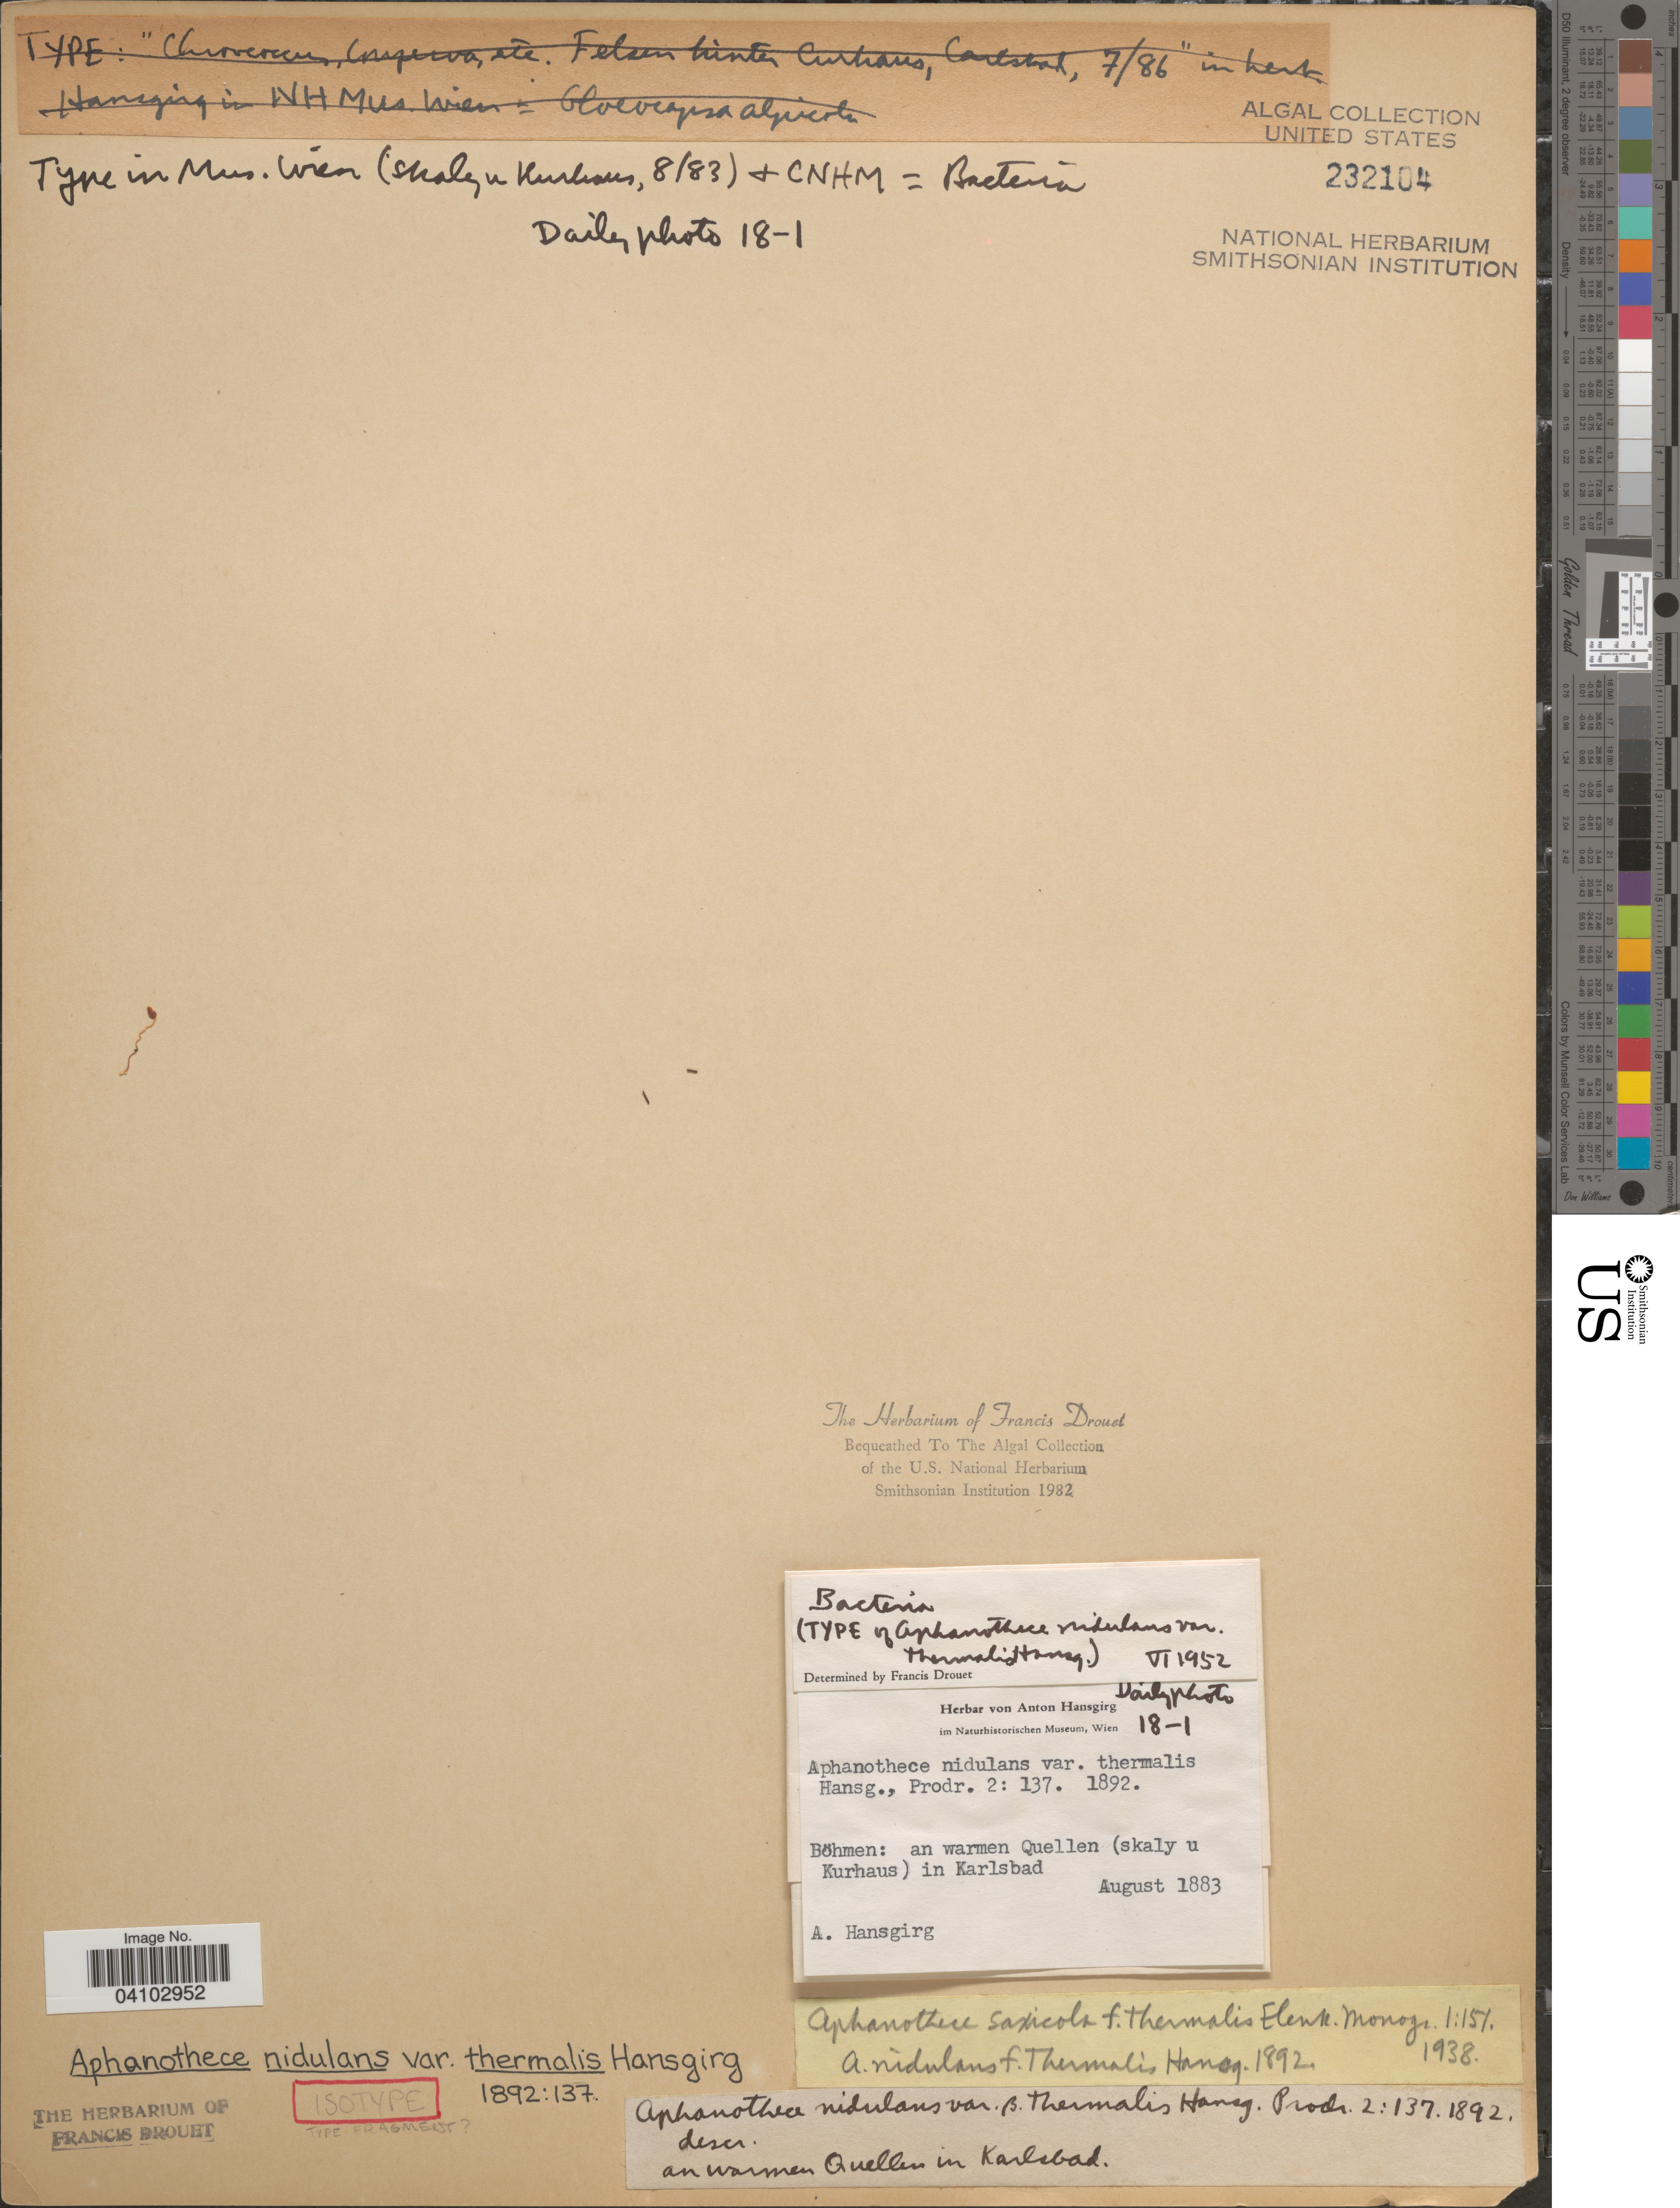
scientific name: Bacteria sp.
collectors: A. Hansgirg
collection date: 1883-08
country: Czechia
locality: Böhmen: an warmen Quellen (skaly u Kurhaus) in Karlsbad.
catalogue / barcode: US 232104